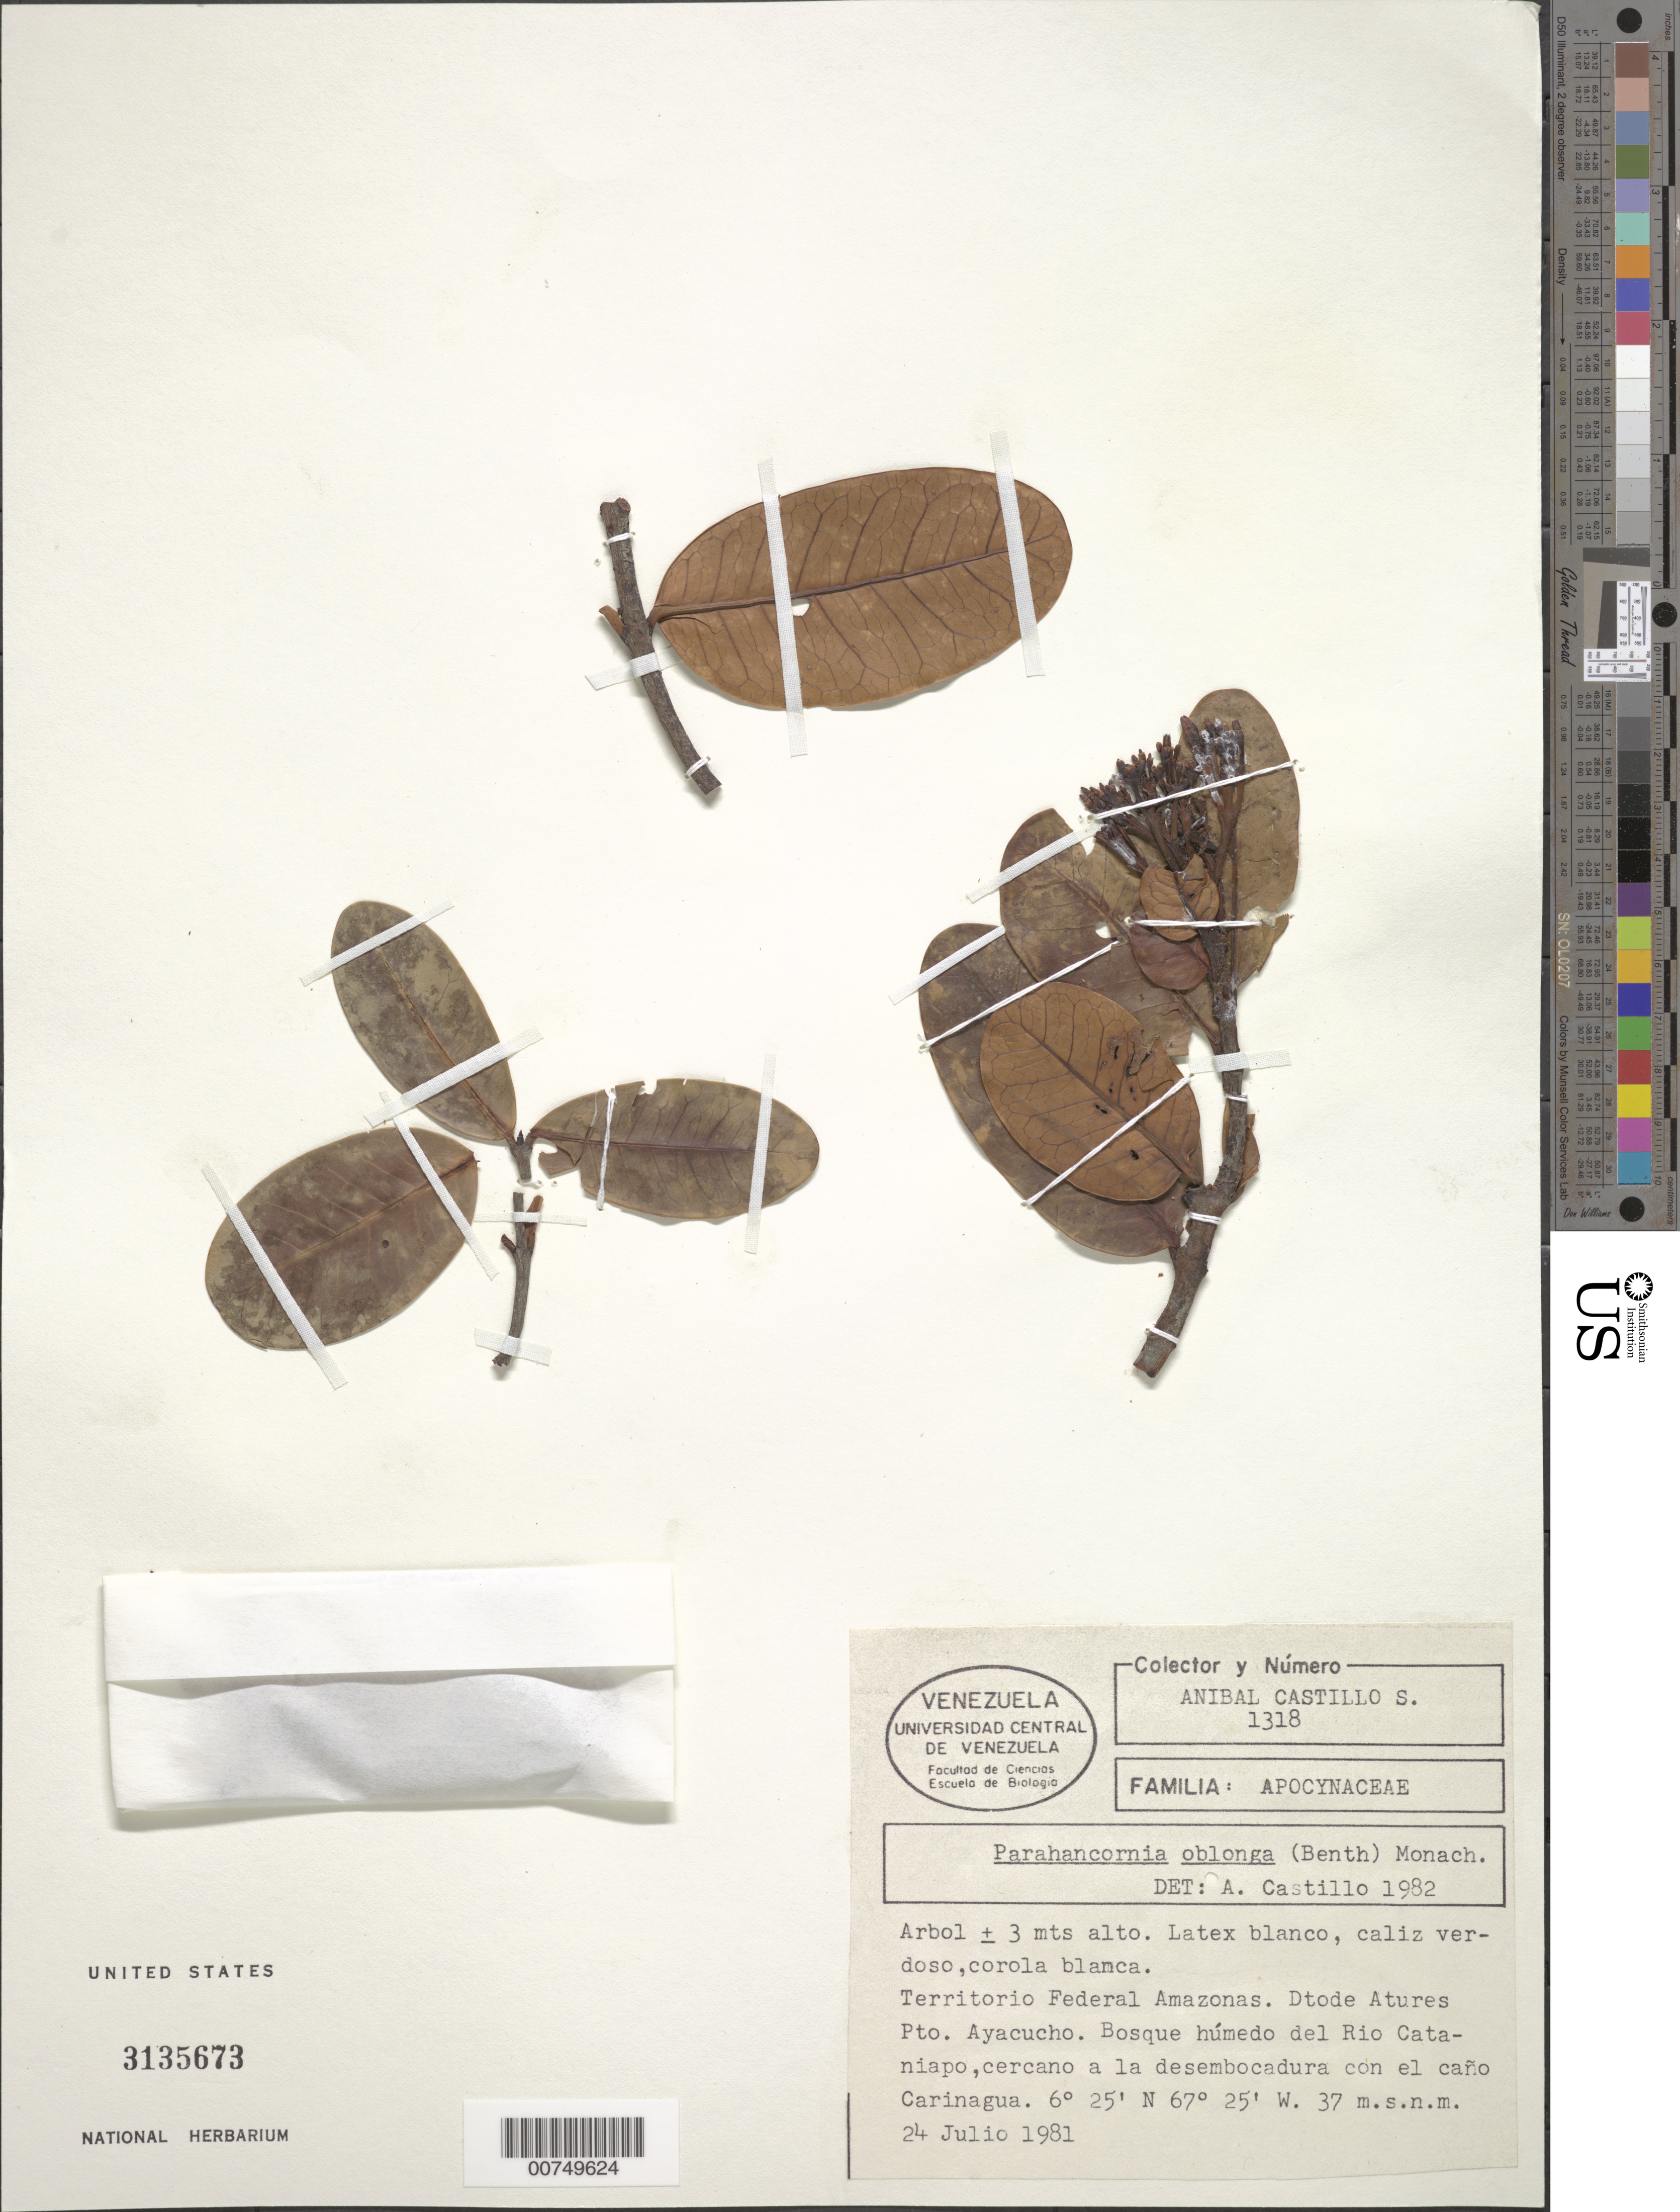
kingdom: Plantae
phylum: Tracheophyta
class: Magnoliopsida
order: Gentianales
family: Apocynaceae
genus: Parahancornia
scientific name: Parahancornia oblonga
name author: (Benth. ex Müll. Arg.) Monach.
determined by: Castillo, A.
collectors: A. Castillo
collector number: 1318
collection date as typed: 24-Jul-81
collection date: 1981-07-24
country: Venezuela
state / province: Amazonas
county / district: Atures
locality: Puerto Ayacucho, Río Cataniapo at Caño Carinagua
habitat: Bosque humedo del Rio, cercano a la desembocadura con el Cano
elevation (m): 37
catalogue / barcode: US 3135673